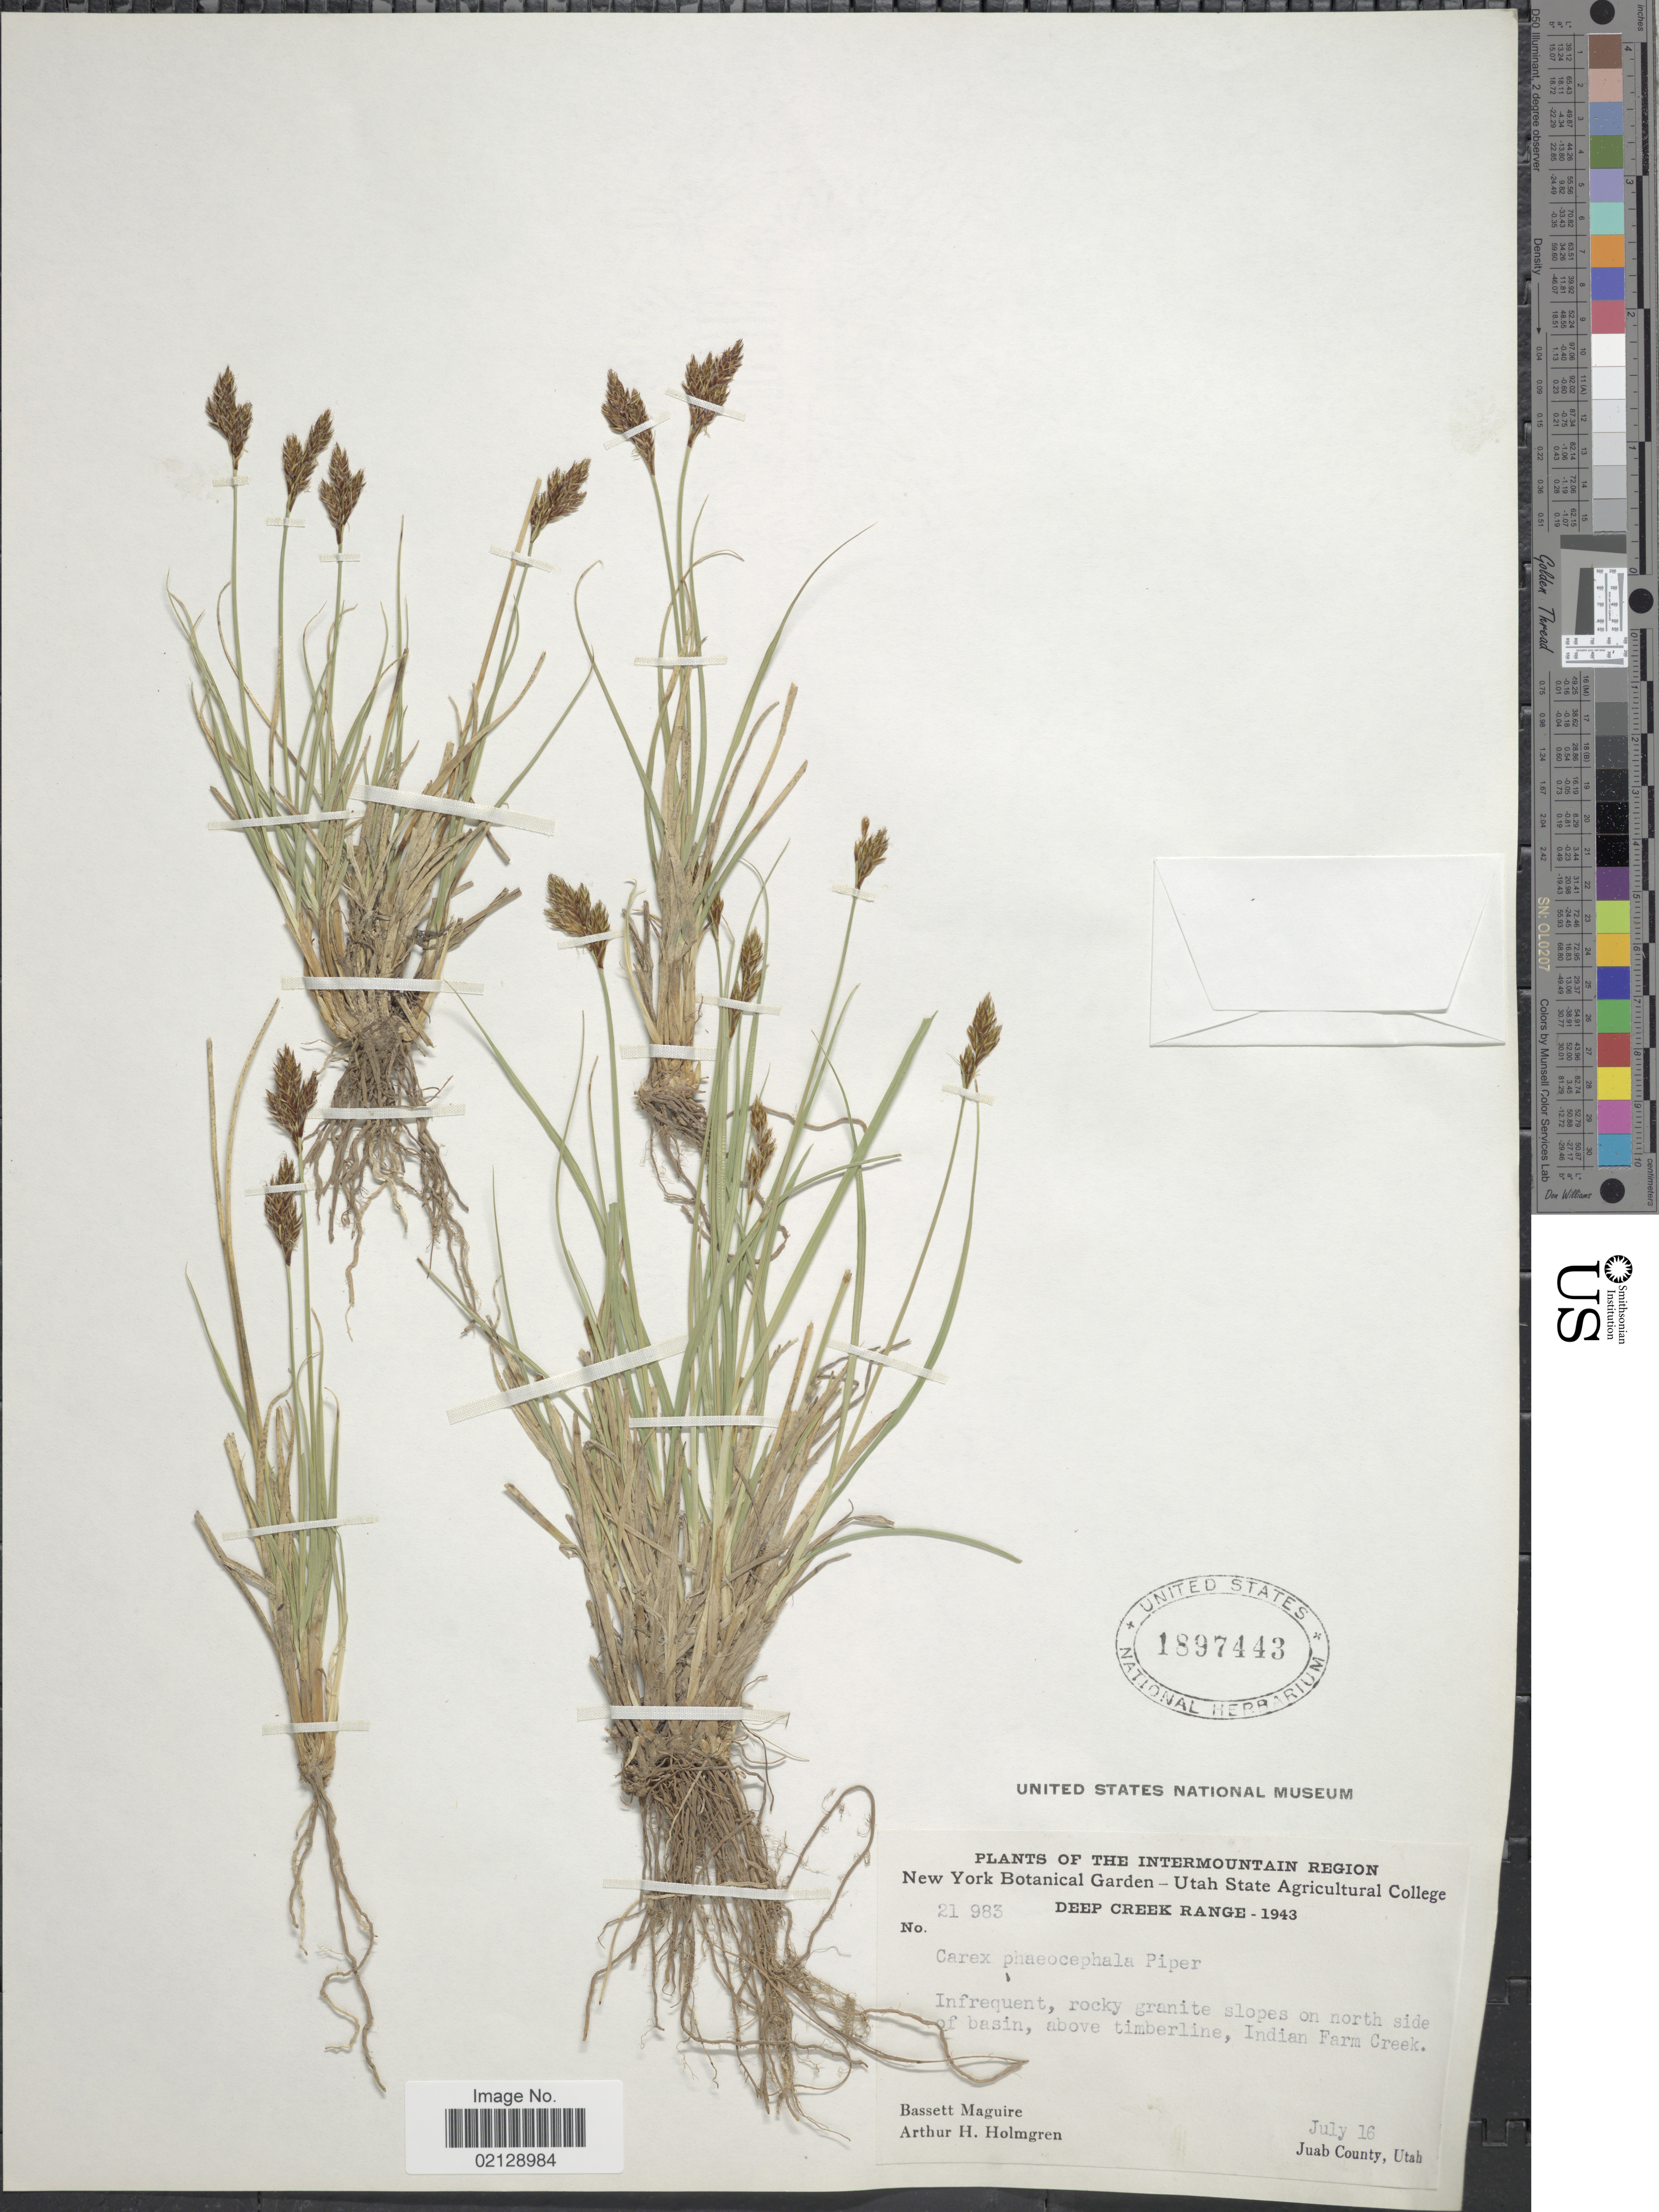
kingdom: Plantae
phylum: Tracheophyta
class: Liliopsida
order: Poales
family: Cyperaceae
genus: Carex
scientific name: Carex phaeocephala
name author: Piper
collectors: B. Maguire & A. H. Holmgren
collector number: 21983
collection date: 1943-07-16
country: United States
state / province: Utah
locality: The Intermountain Region, Infrequent, rocky granite slopes on north side of basin, above timberline, Indian Farm Creek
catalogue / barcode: US 1897443